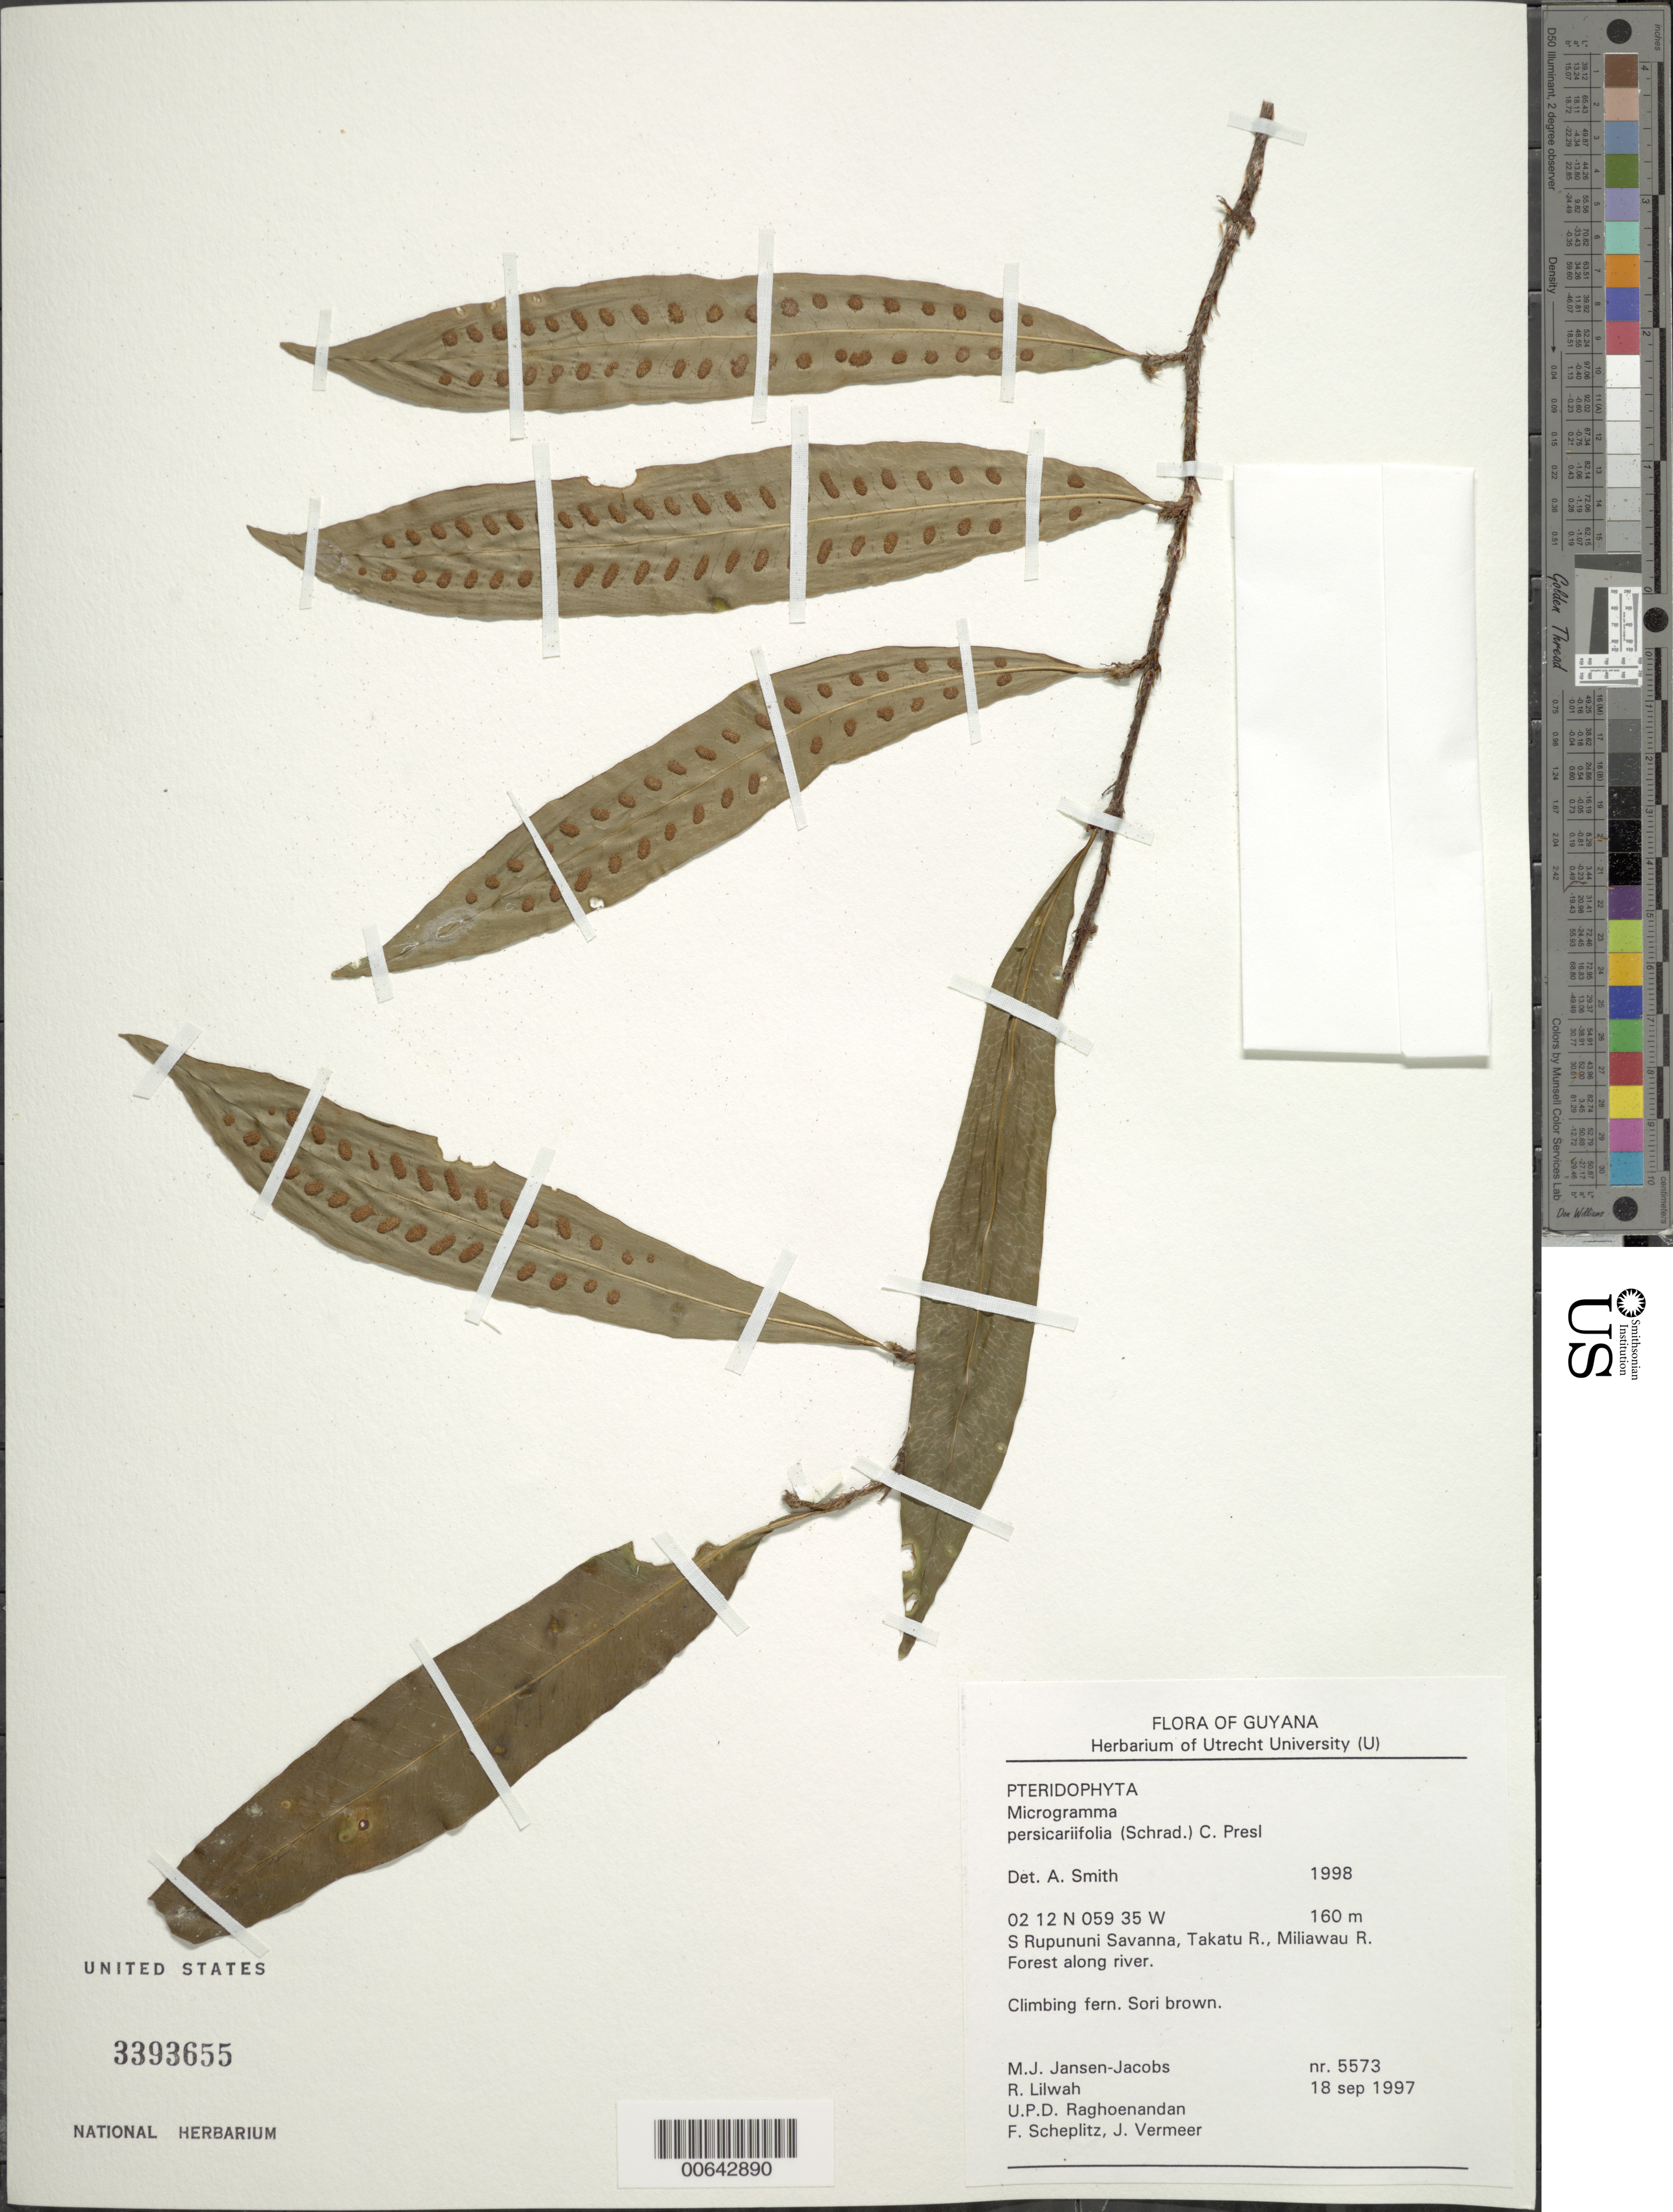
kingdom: Plantae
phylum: Tracheophyta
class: Polypodiopsida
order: Polypodiales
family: Polypodiaceae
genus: Microgramma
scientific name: Microgramma persicariifolia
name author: (Schrad.) C. Presl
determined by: Smith, A.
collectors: M. J. Jansen-Jacobs, R. Lilwah, U. Raghoenandan, F. Scheplitz & J. Vermeer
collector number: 5573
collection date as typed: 18-Sep-97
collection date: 1997-09-18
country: Guyana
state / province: U. Takutu-U. Essequibo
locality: S. Rupununi savanna, Takutu and Miliawau Rivers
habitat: Forest along river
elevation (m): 160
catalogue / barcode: US 3393655